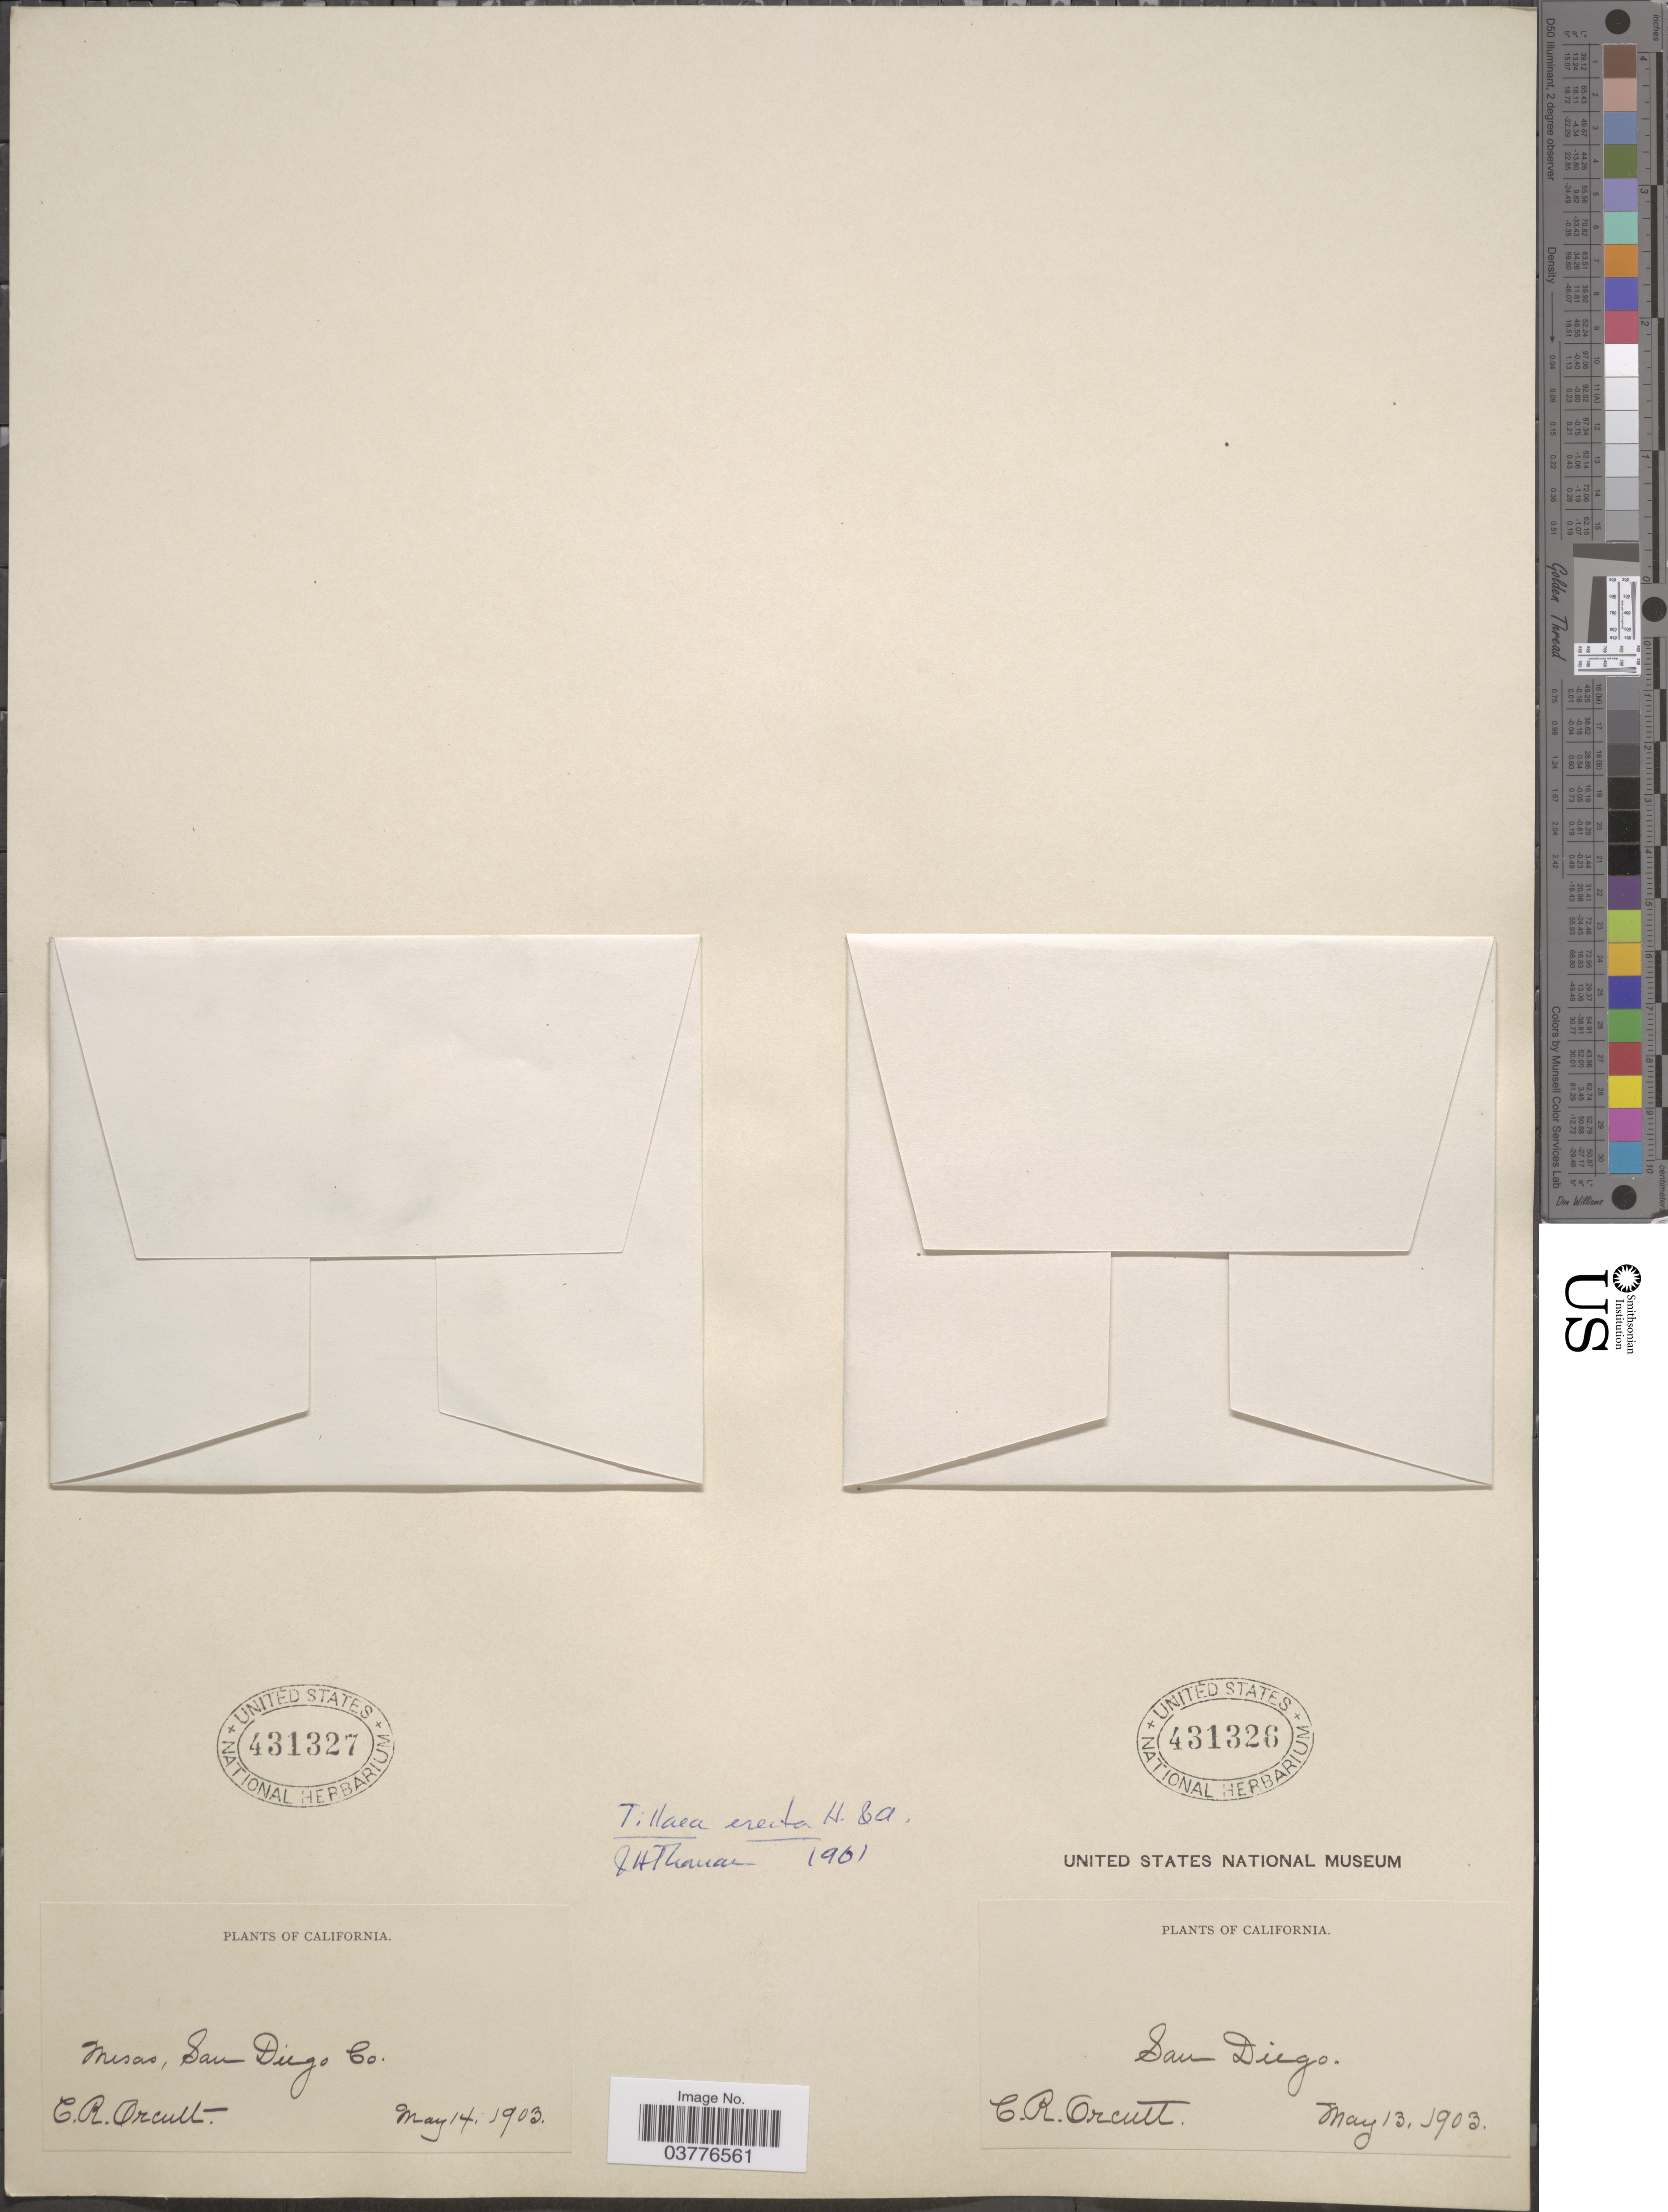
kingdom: Plantae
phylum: Tracheophyta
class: Magnoliopsida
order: Saxifragales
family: Crassulaceae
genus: Crassula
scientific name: Crassula connata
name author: (Ruiz & Pav.) A. Berger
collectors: C. R. Orcutt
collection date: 1903-05-14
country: United States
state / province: California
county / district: San Diego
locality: Mesas, San Diego Co.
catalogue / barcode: US 431327